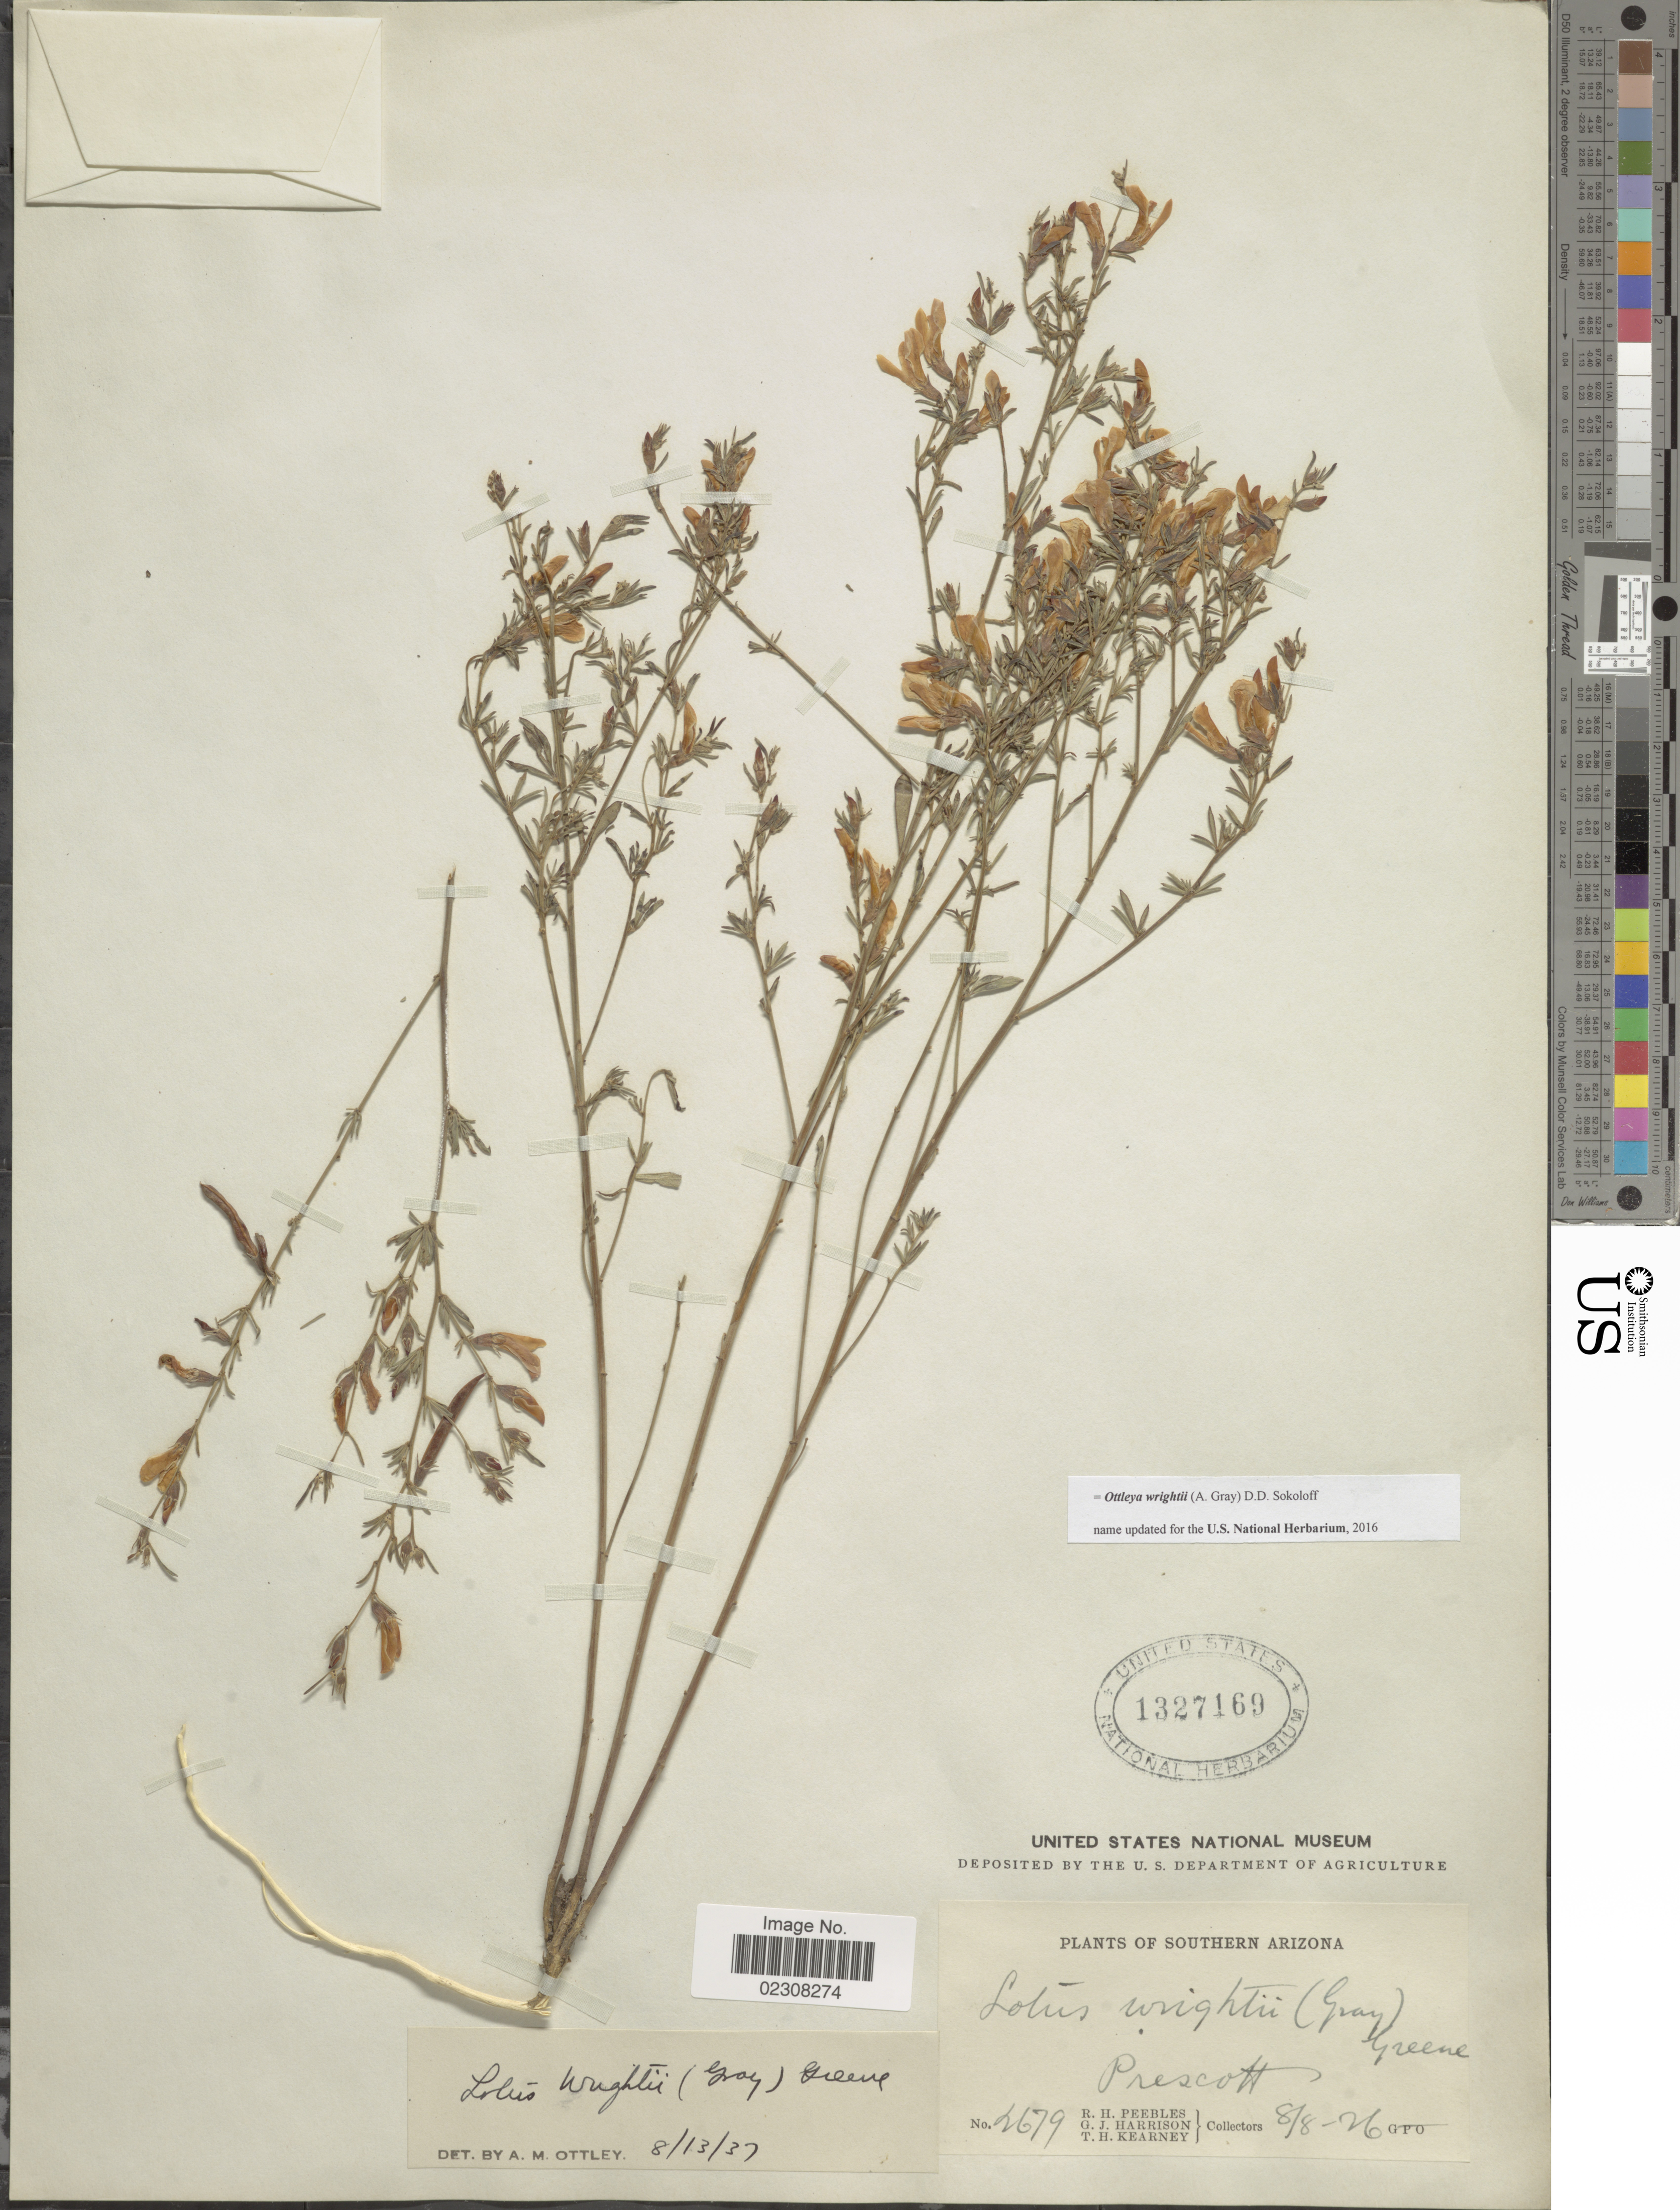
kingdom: Plantae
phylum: Tracheophyta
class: Magnoliopsida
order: Fabales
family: Fabaceae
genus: Ottleya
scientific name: Ottleya wrightii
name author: (A. Gray) D.D. Sokoloff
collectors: R. H. Peebles, G. J. Harrison & T. H. Kearney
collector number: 2679*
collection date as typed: Transcribed d/m/y: 8/8/26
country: United States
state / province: Arizona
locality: Southern Arizona, Prescott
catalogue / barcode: US 1327169